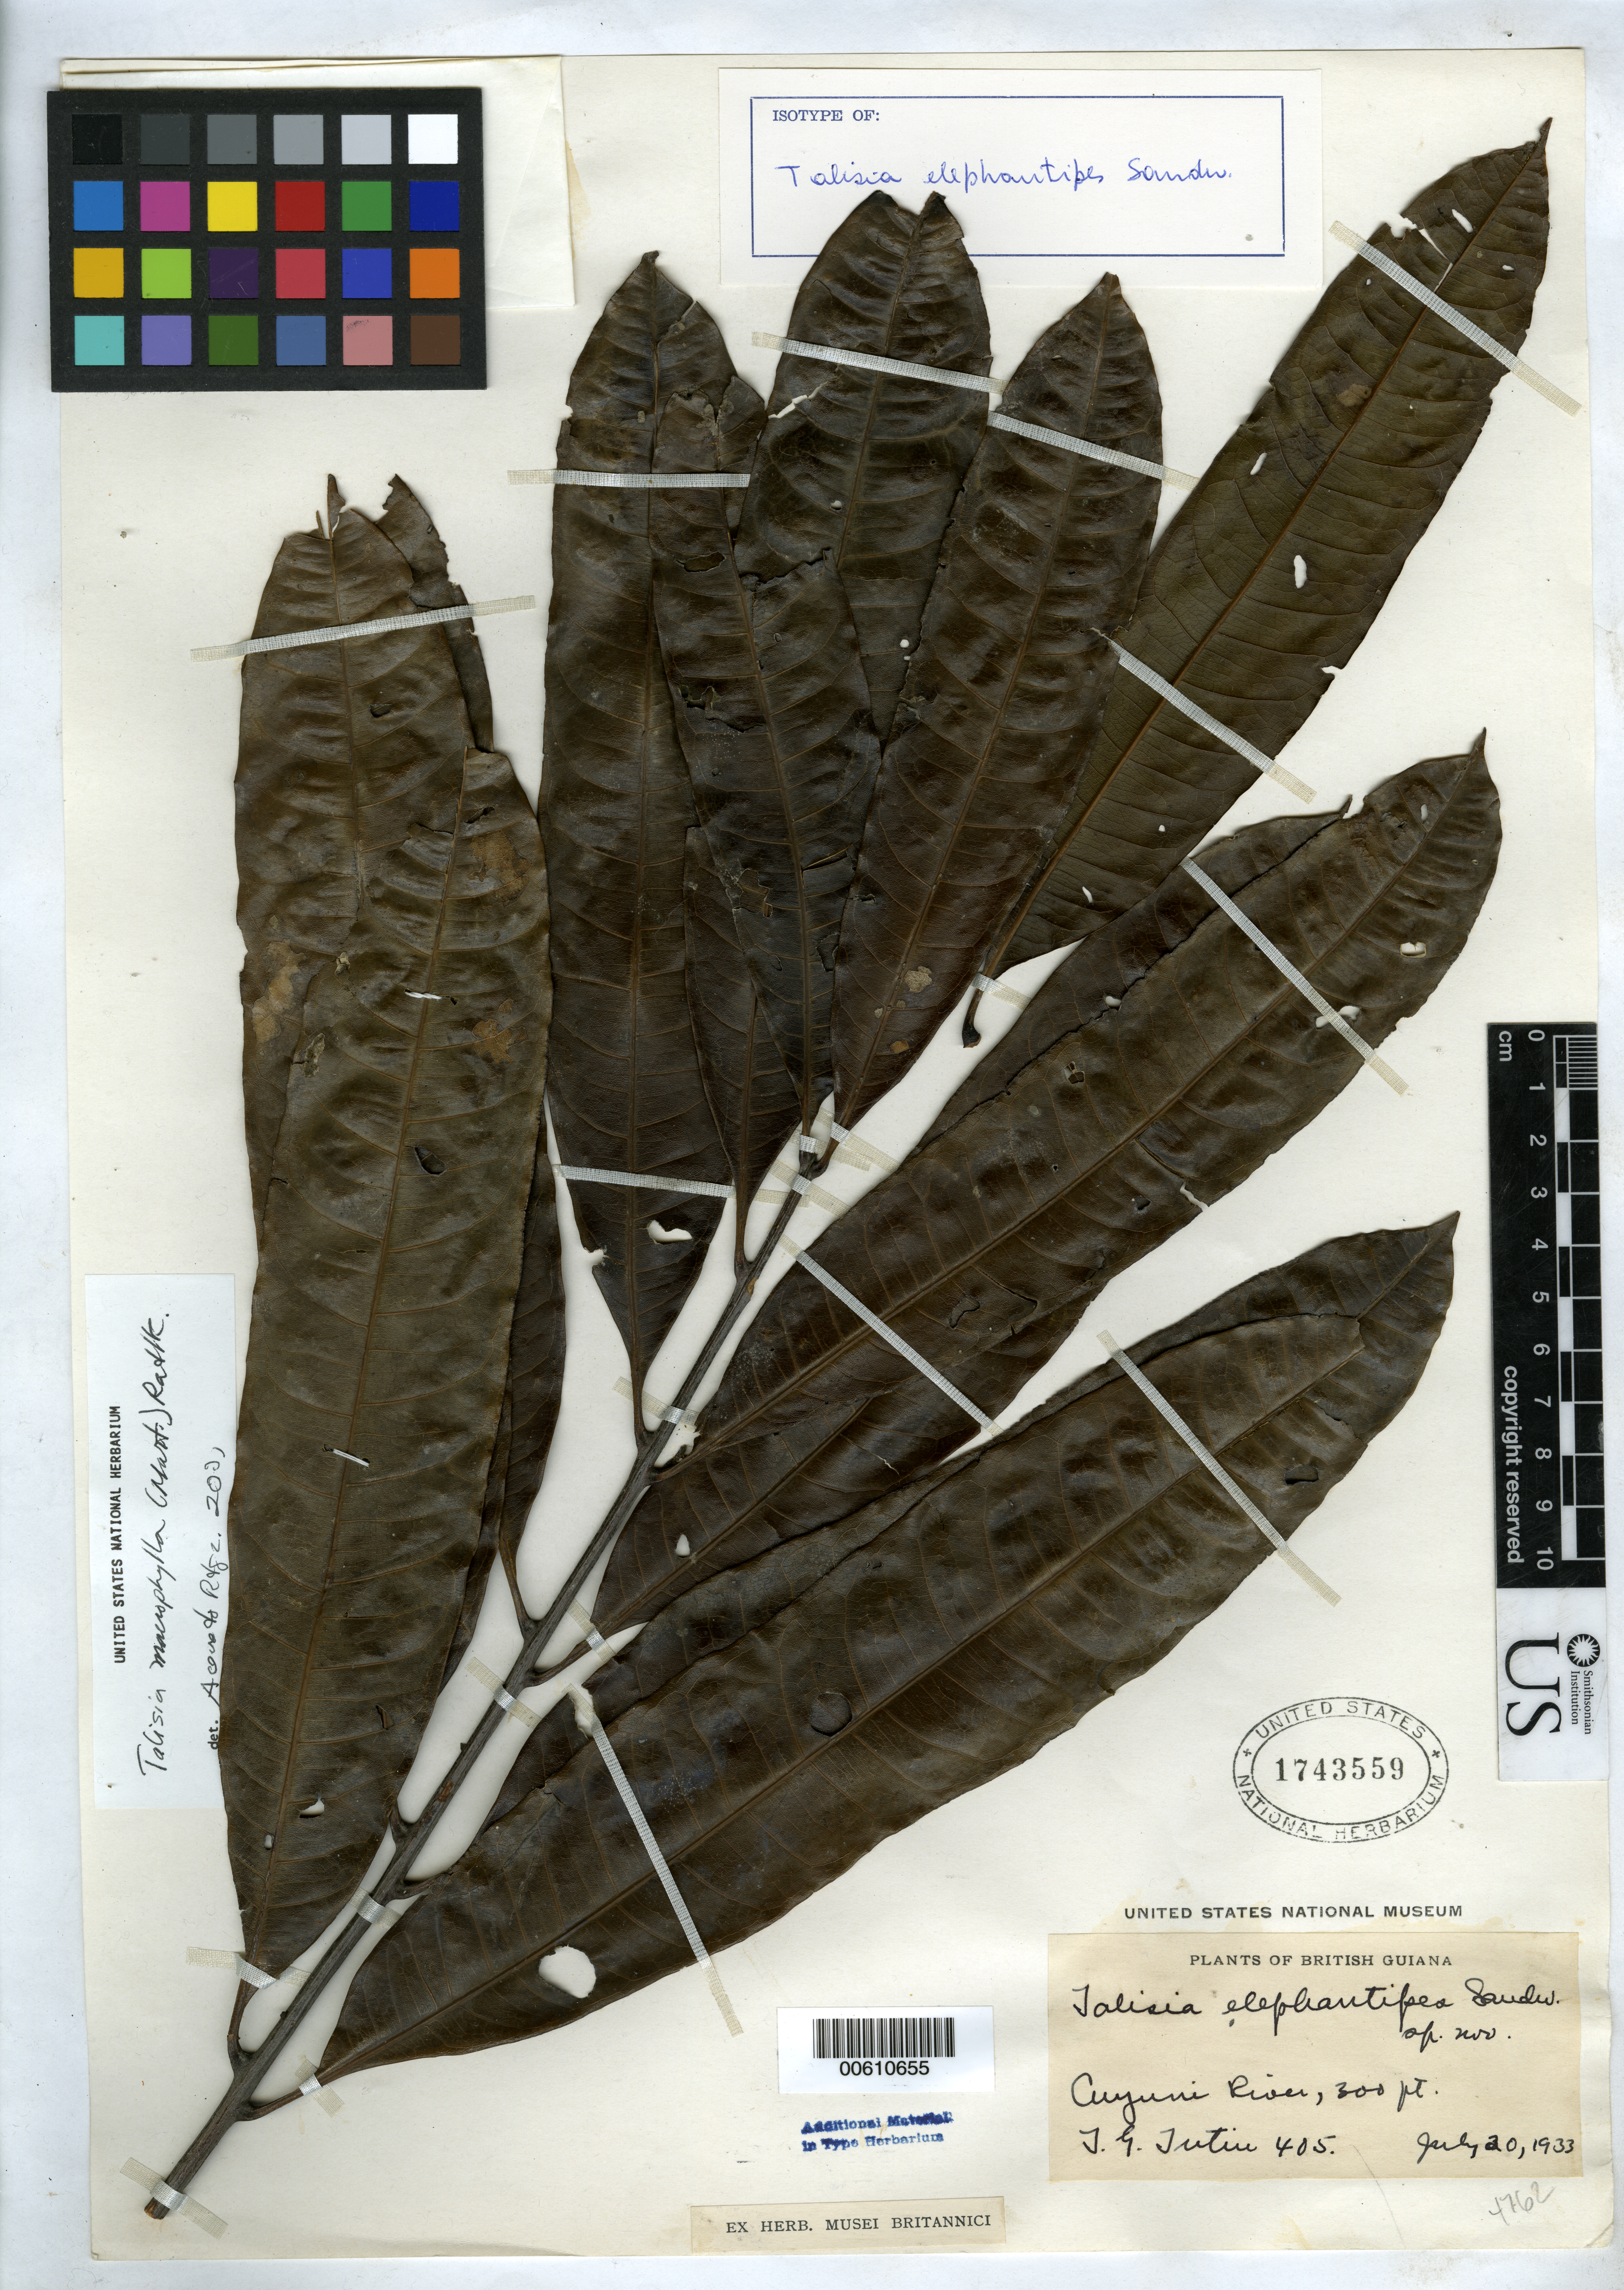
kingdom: Plantae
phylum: Tracheophyta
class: Magnoliopsida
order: Sapindales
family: Sapindaceae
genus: Talisia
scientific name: Talisia elephantipes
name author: Sandwith ex Tutin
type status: Isotype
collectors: T. G. Tutin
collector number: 405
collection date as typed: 20 Jul 1933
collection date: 1933-07-20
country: Guyana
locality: Cuyuni River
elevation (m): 91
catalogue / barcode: US 1743559